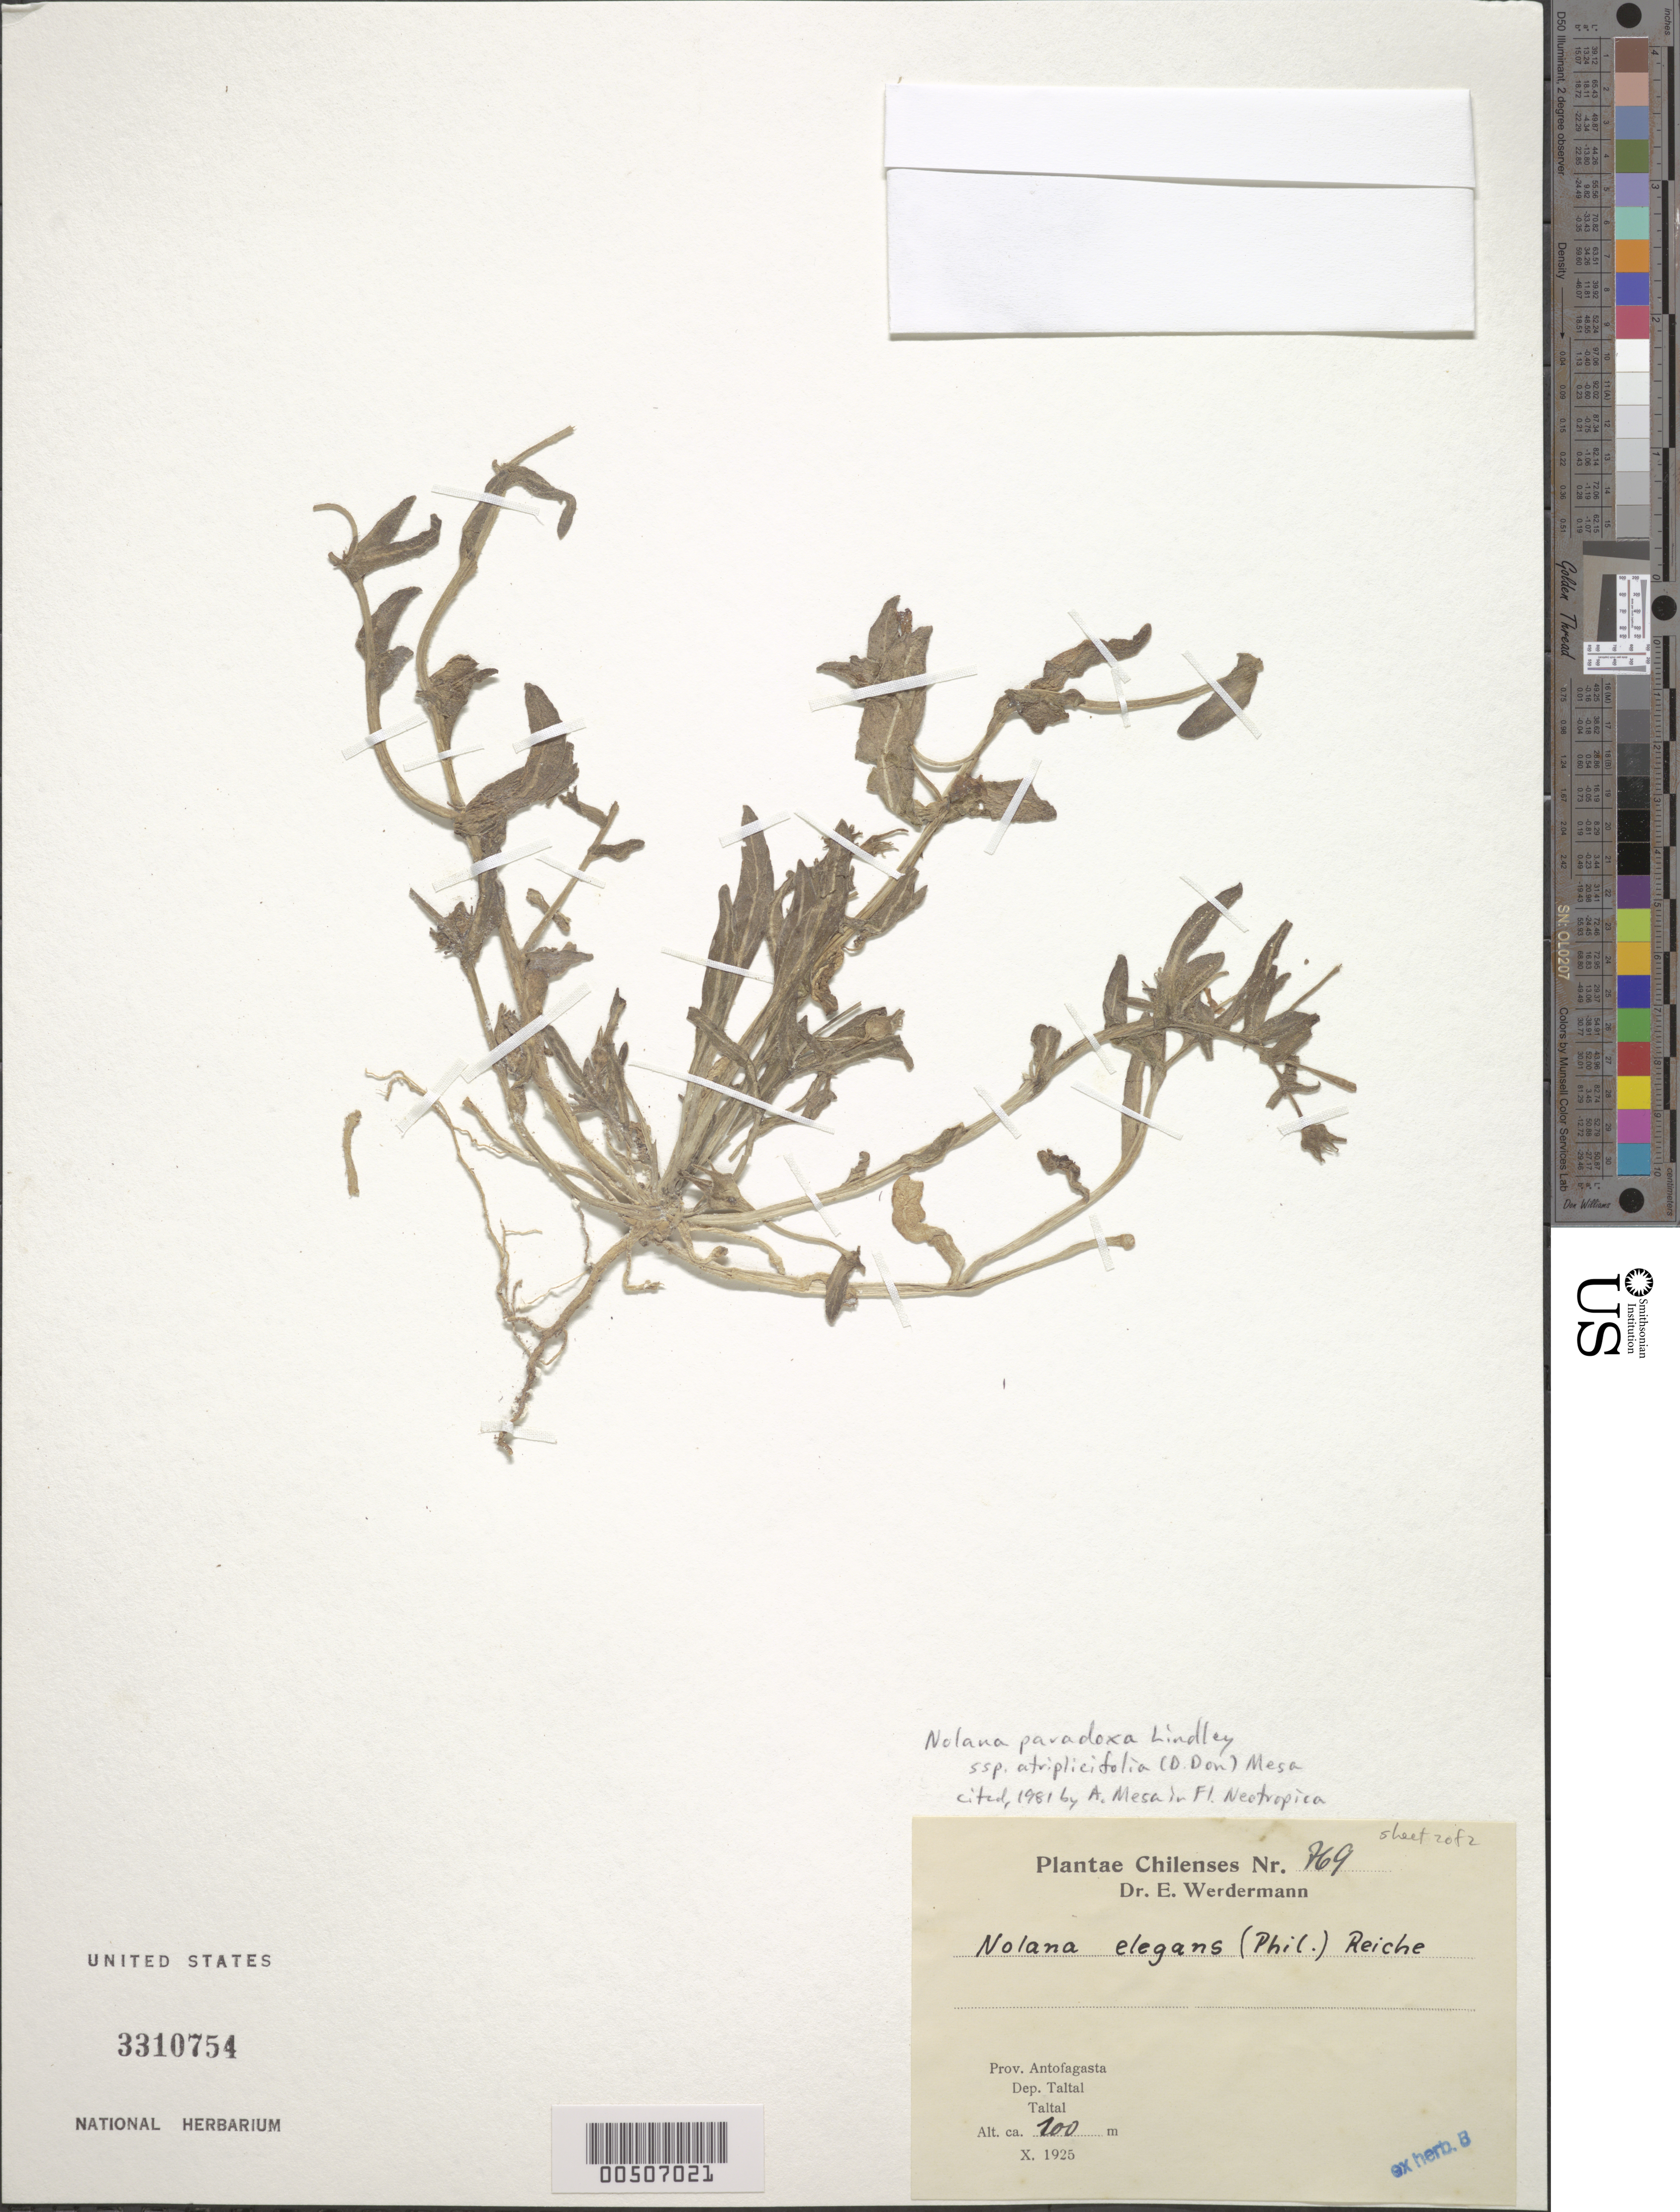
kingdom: Plantae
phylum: Tracheophyta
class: Magnoliopsida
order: Solanales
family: Solanaceae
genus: Nolana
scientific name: Nolana paradoxa subsp. atriplicifolia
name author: (Reider) Mesa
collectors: E. Werdermann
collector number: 769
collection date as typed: Oct 1925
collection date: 1925-10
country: Chile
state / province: Antofagasta (II)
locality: Taltal dept., taltal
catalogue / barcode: US 3310754